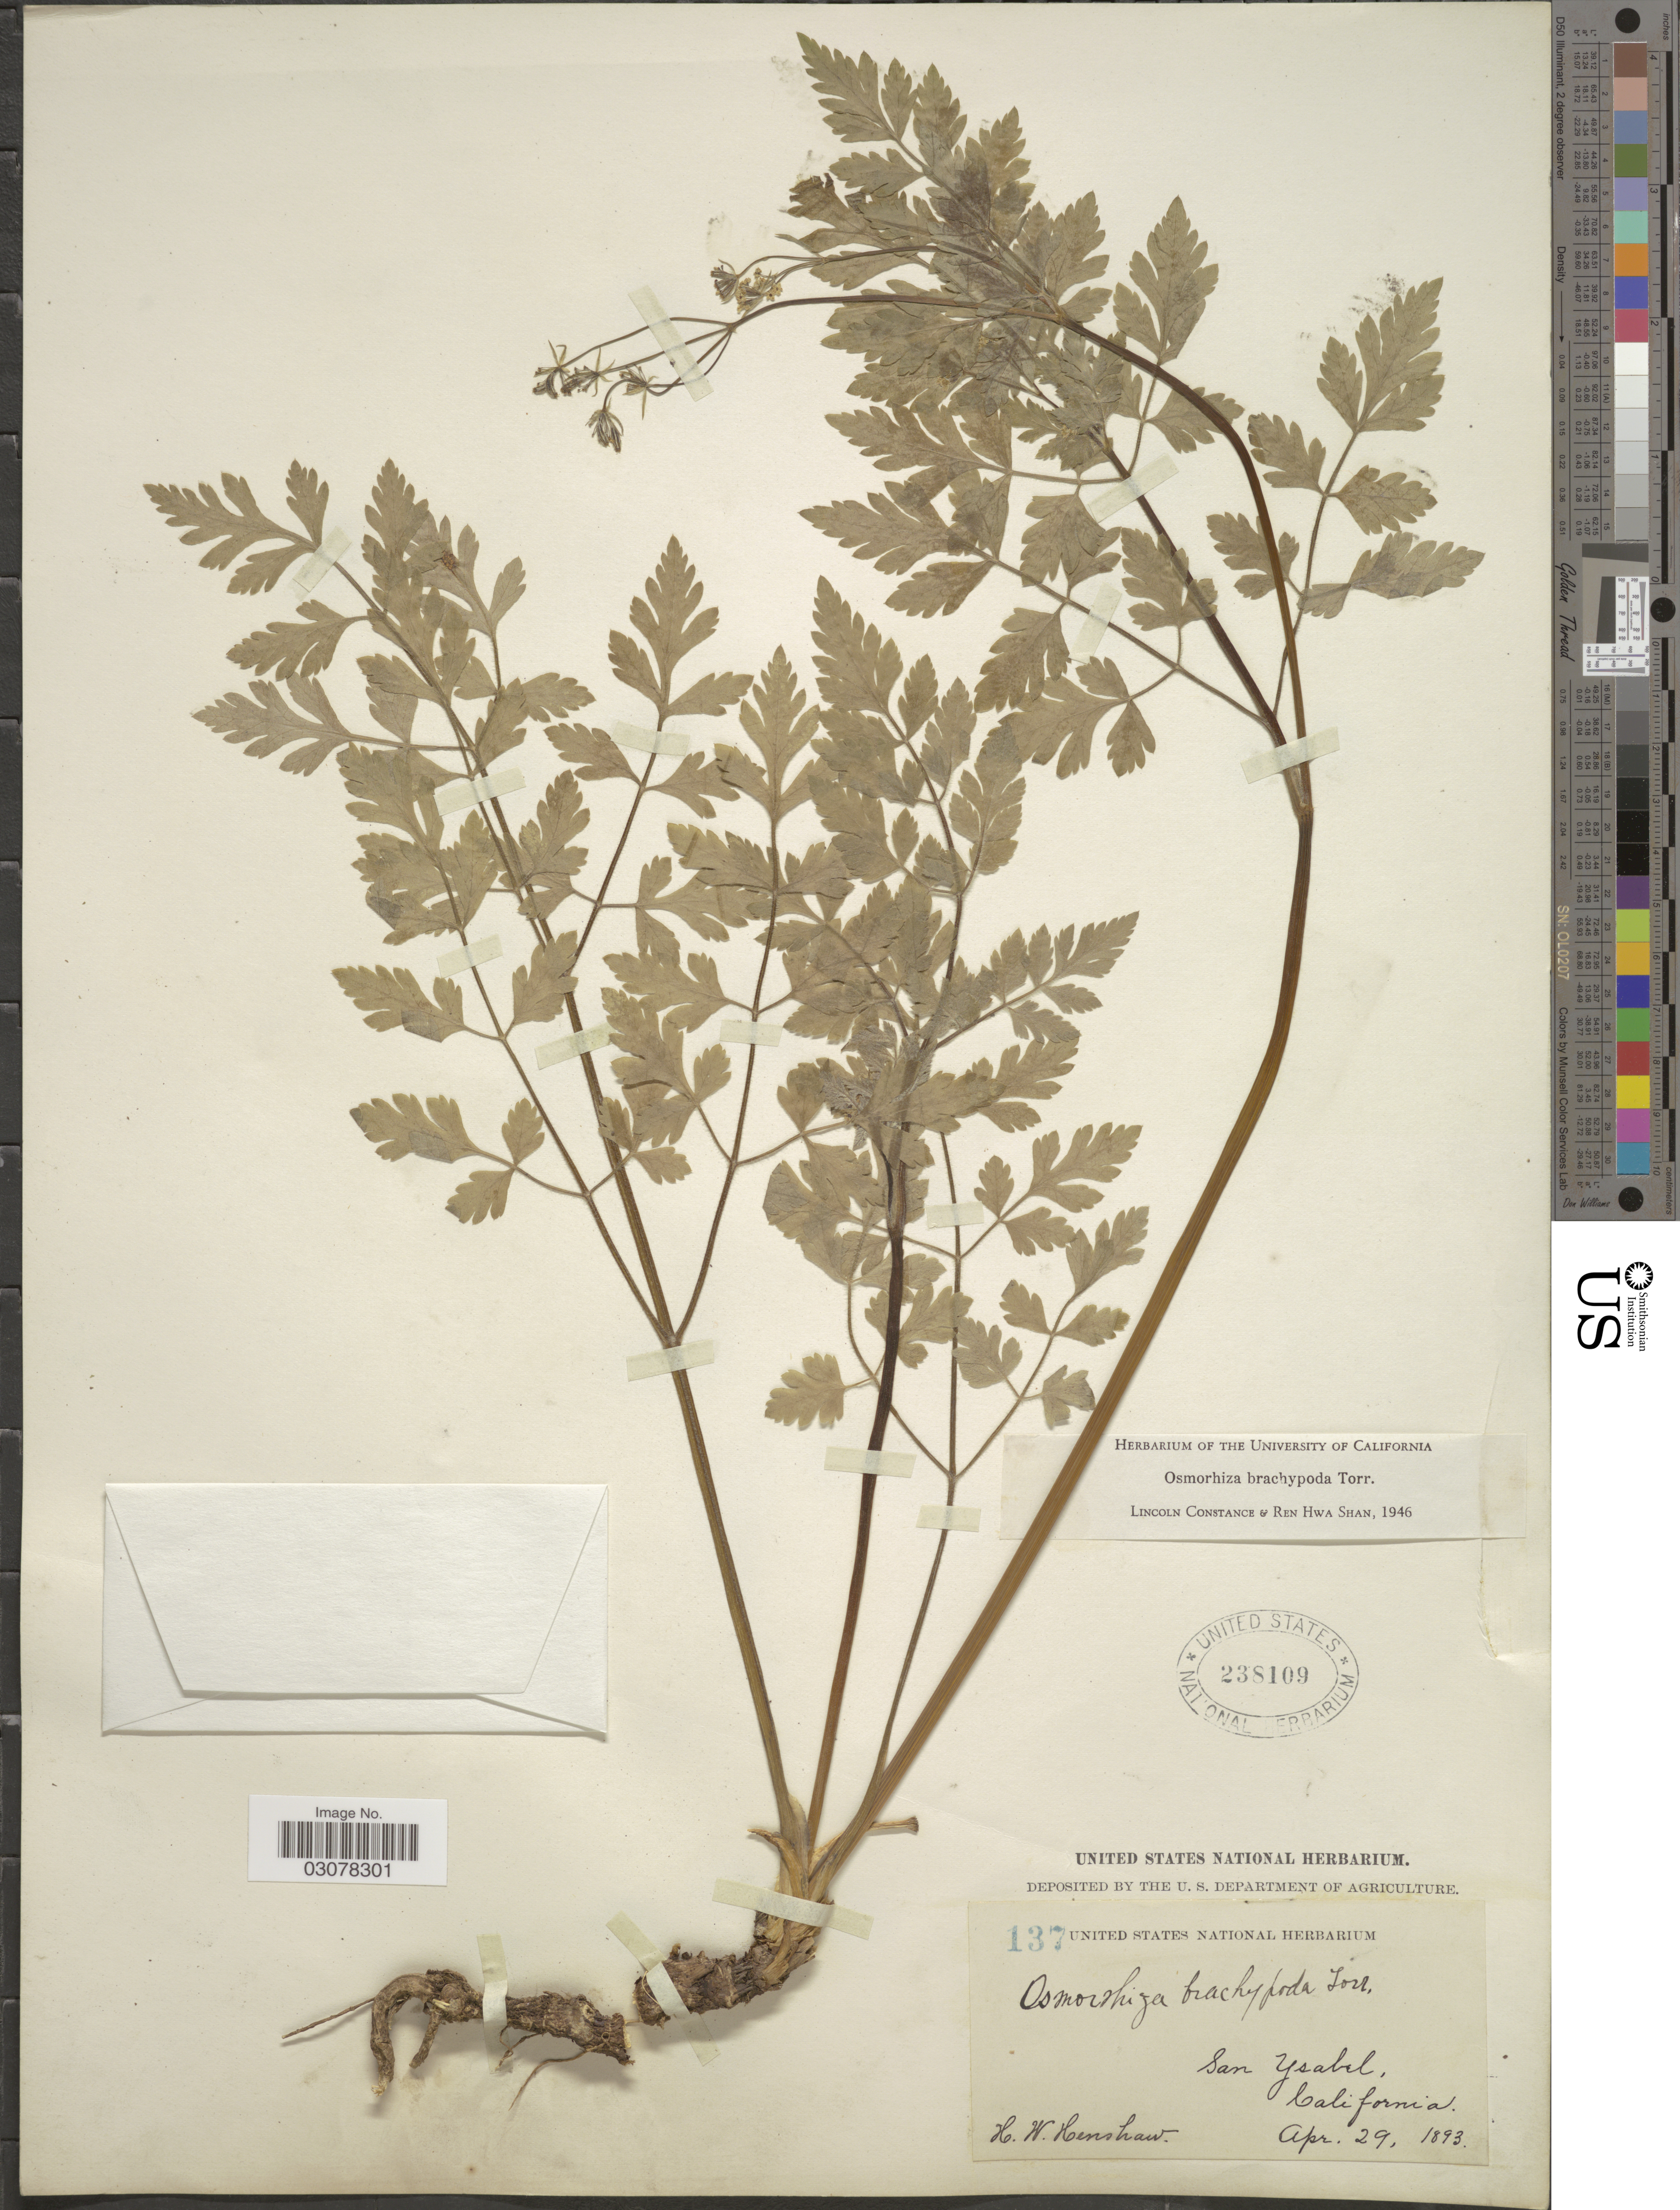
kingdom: Plantae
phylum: Tracheophyta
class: Magnoliopsida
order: Apiales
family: Apiaceae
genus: Osmorhiza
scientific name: Osmorhiza brachypoda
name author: Torr. ex Durand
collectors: H. Henshaw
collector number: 137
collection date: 1893-04-29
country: United States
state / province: California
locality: San Ysabel.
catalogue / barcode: US 238109